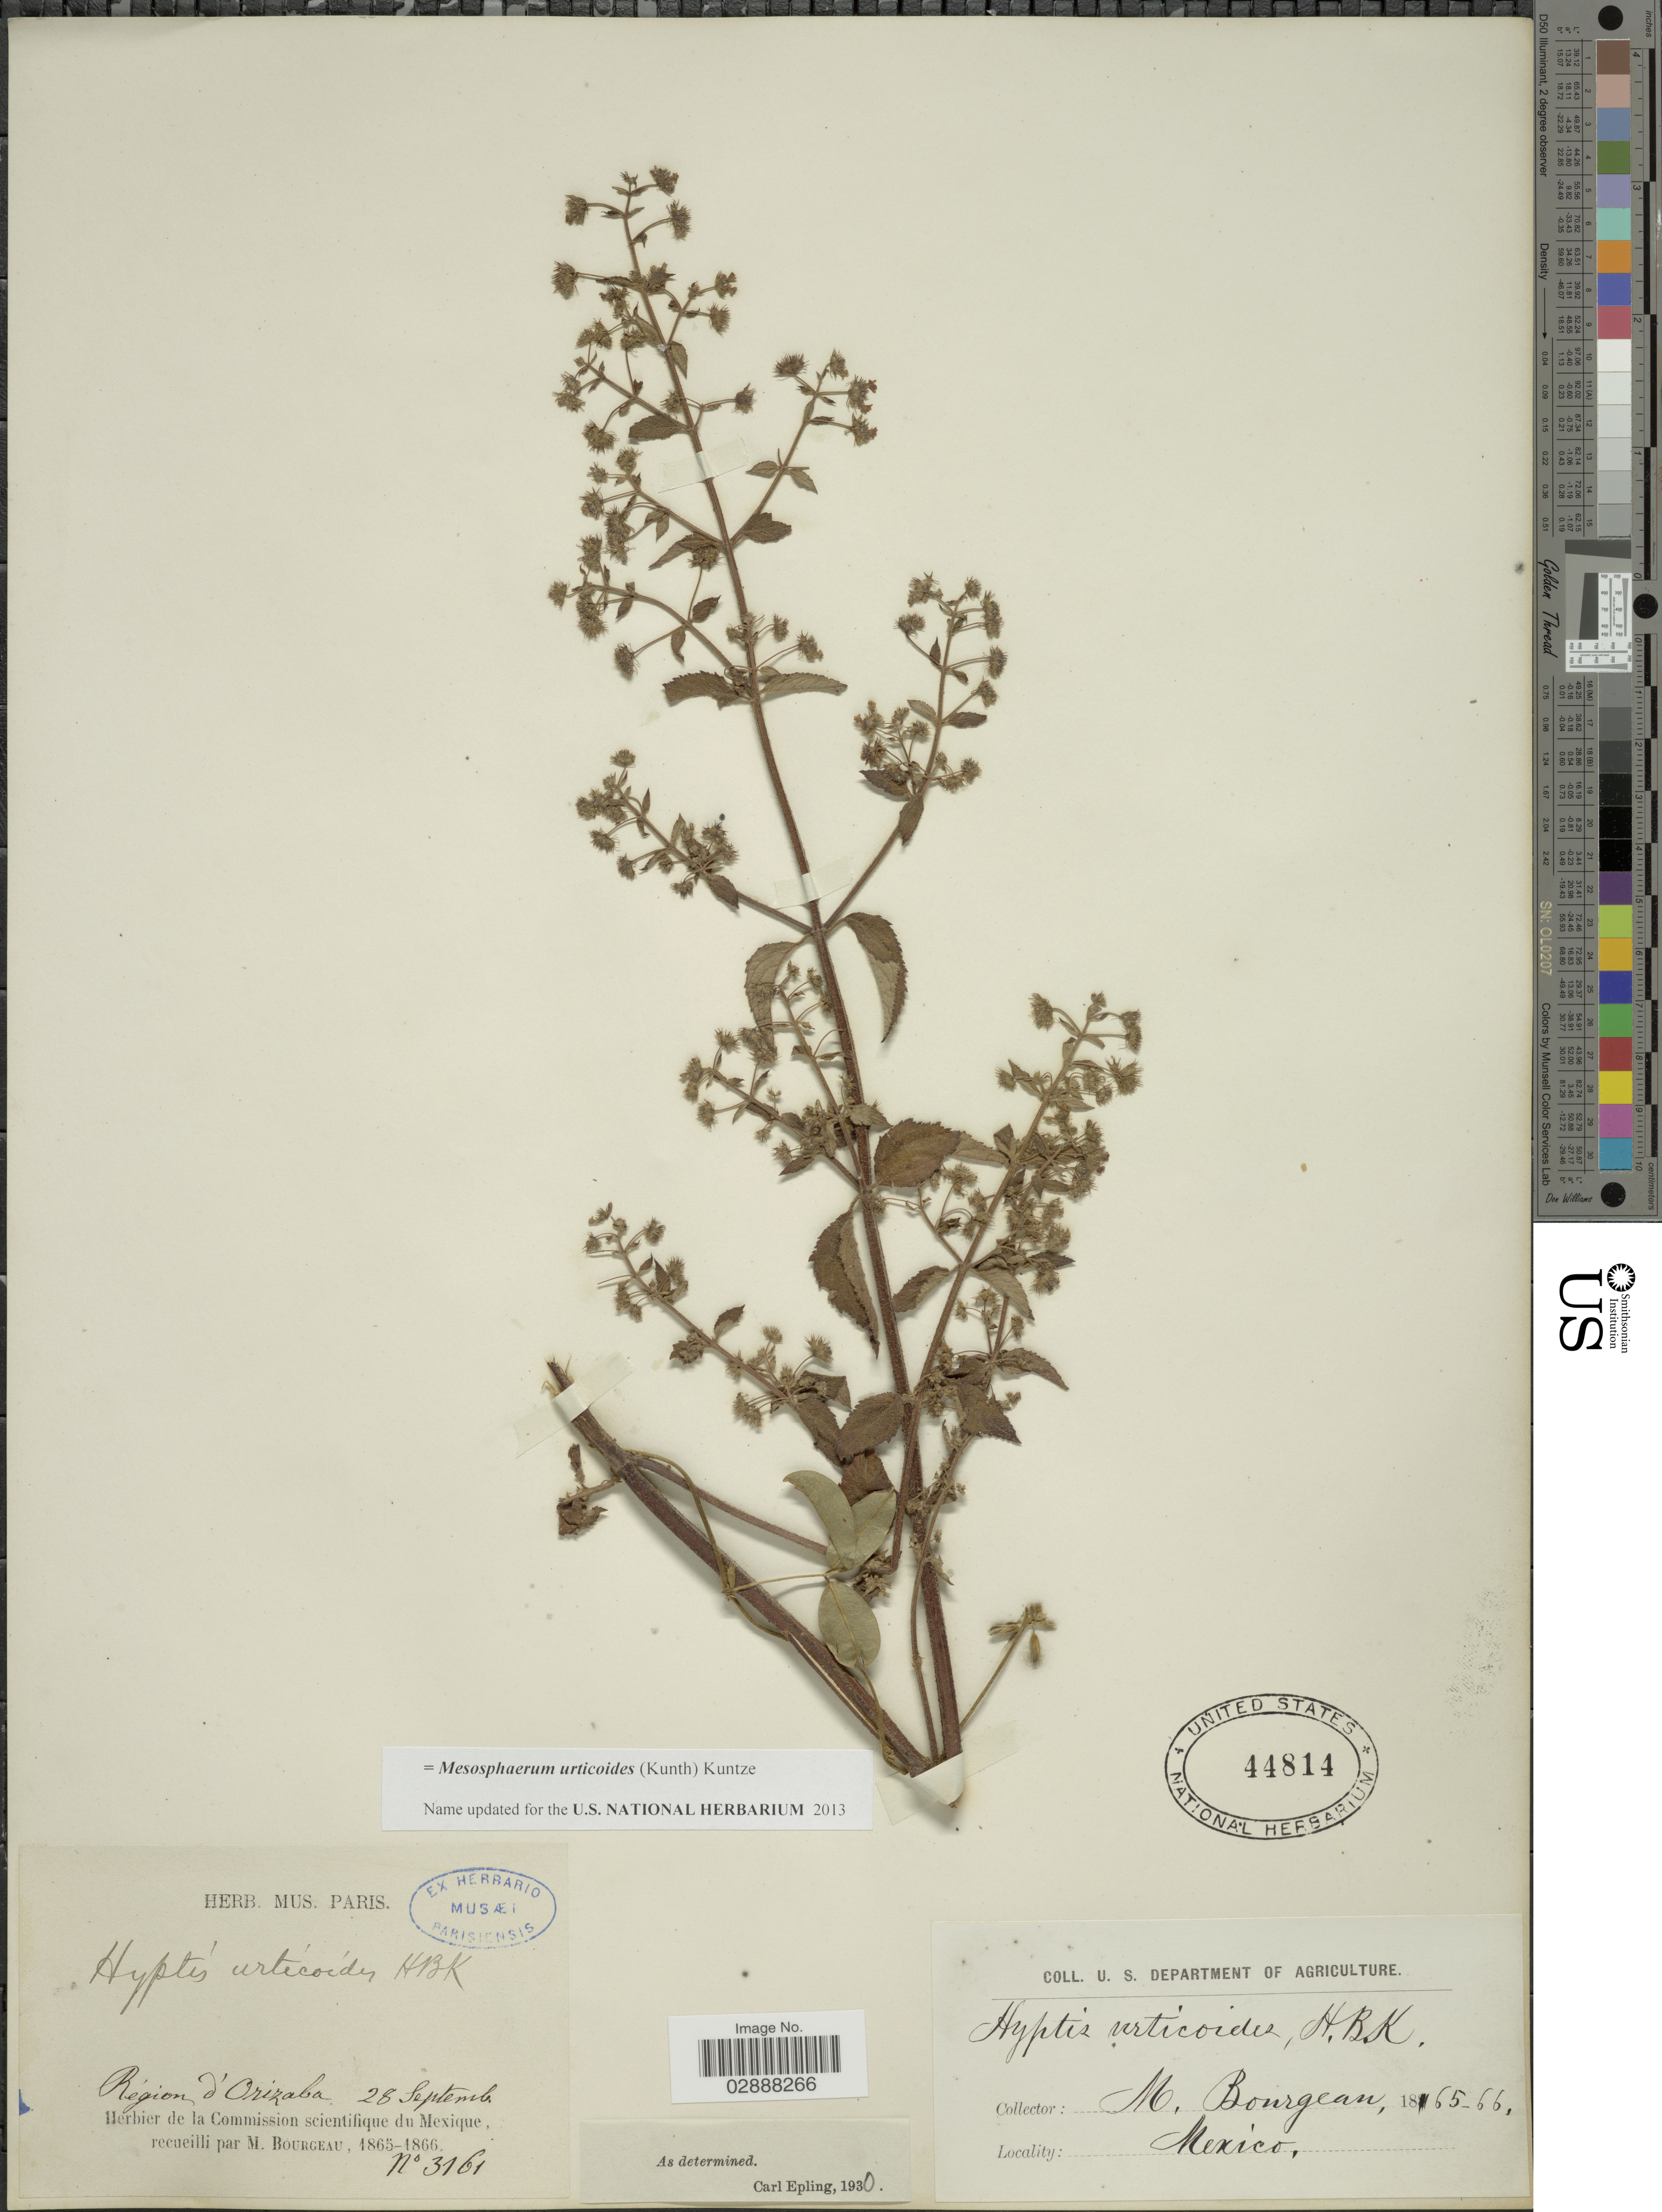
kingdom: Plantae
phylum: Tracheophyta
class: Magnoliopsida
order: Lamiales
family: Lamiaceae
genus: Mesosphaerum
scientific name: Mesosphaerum urticoides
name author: (Kunth) Kuntze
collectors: M. Bourgeau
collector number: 3161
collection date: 1865-09-28/1866-09-28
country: Mexico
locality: Région d'Orizaba.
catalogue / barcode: US 44814